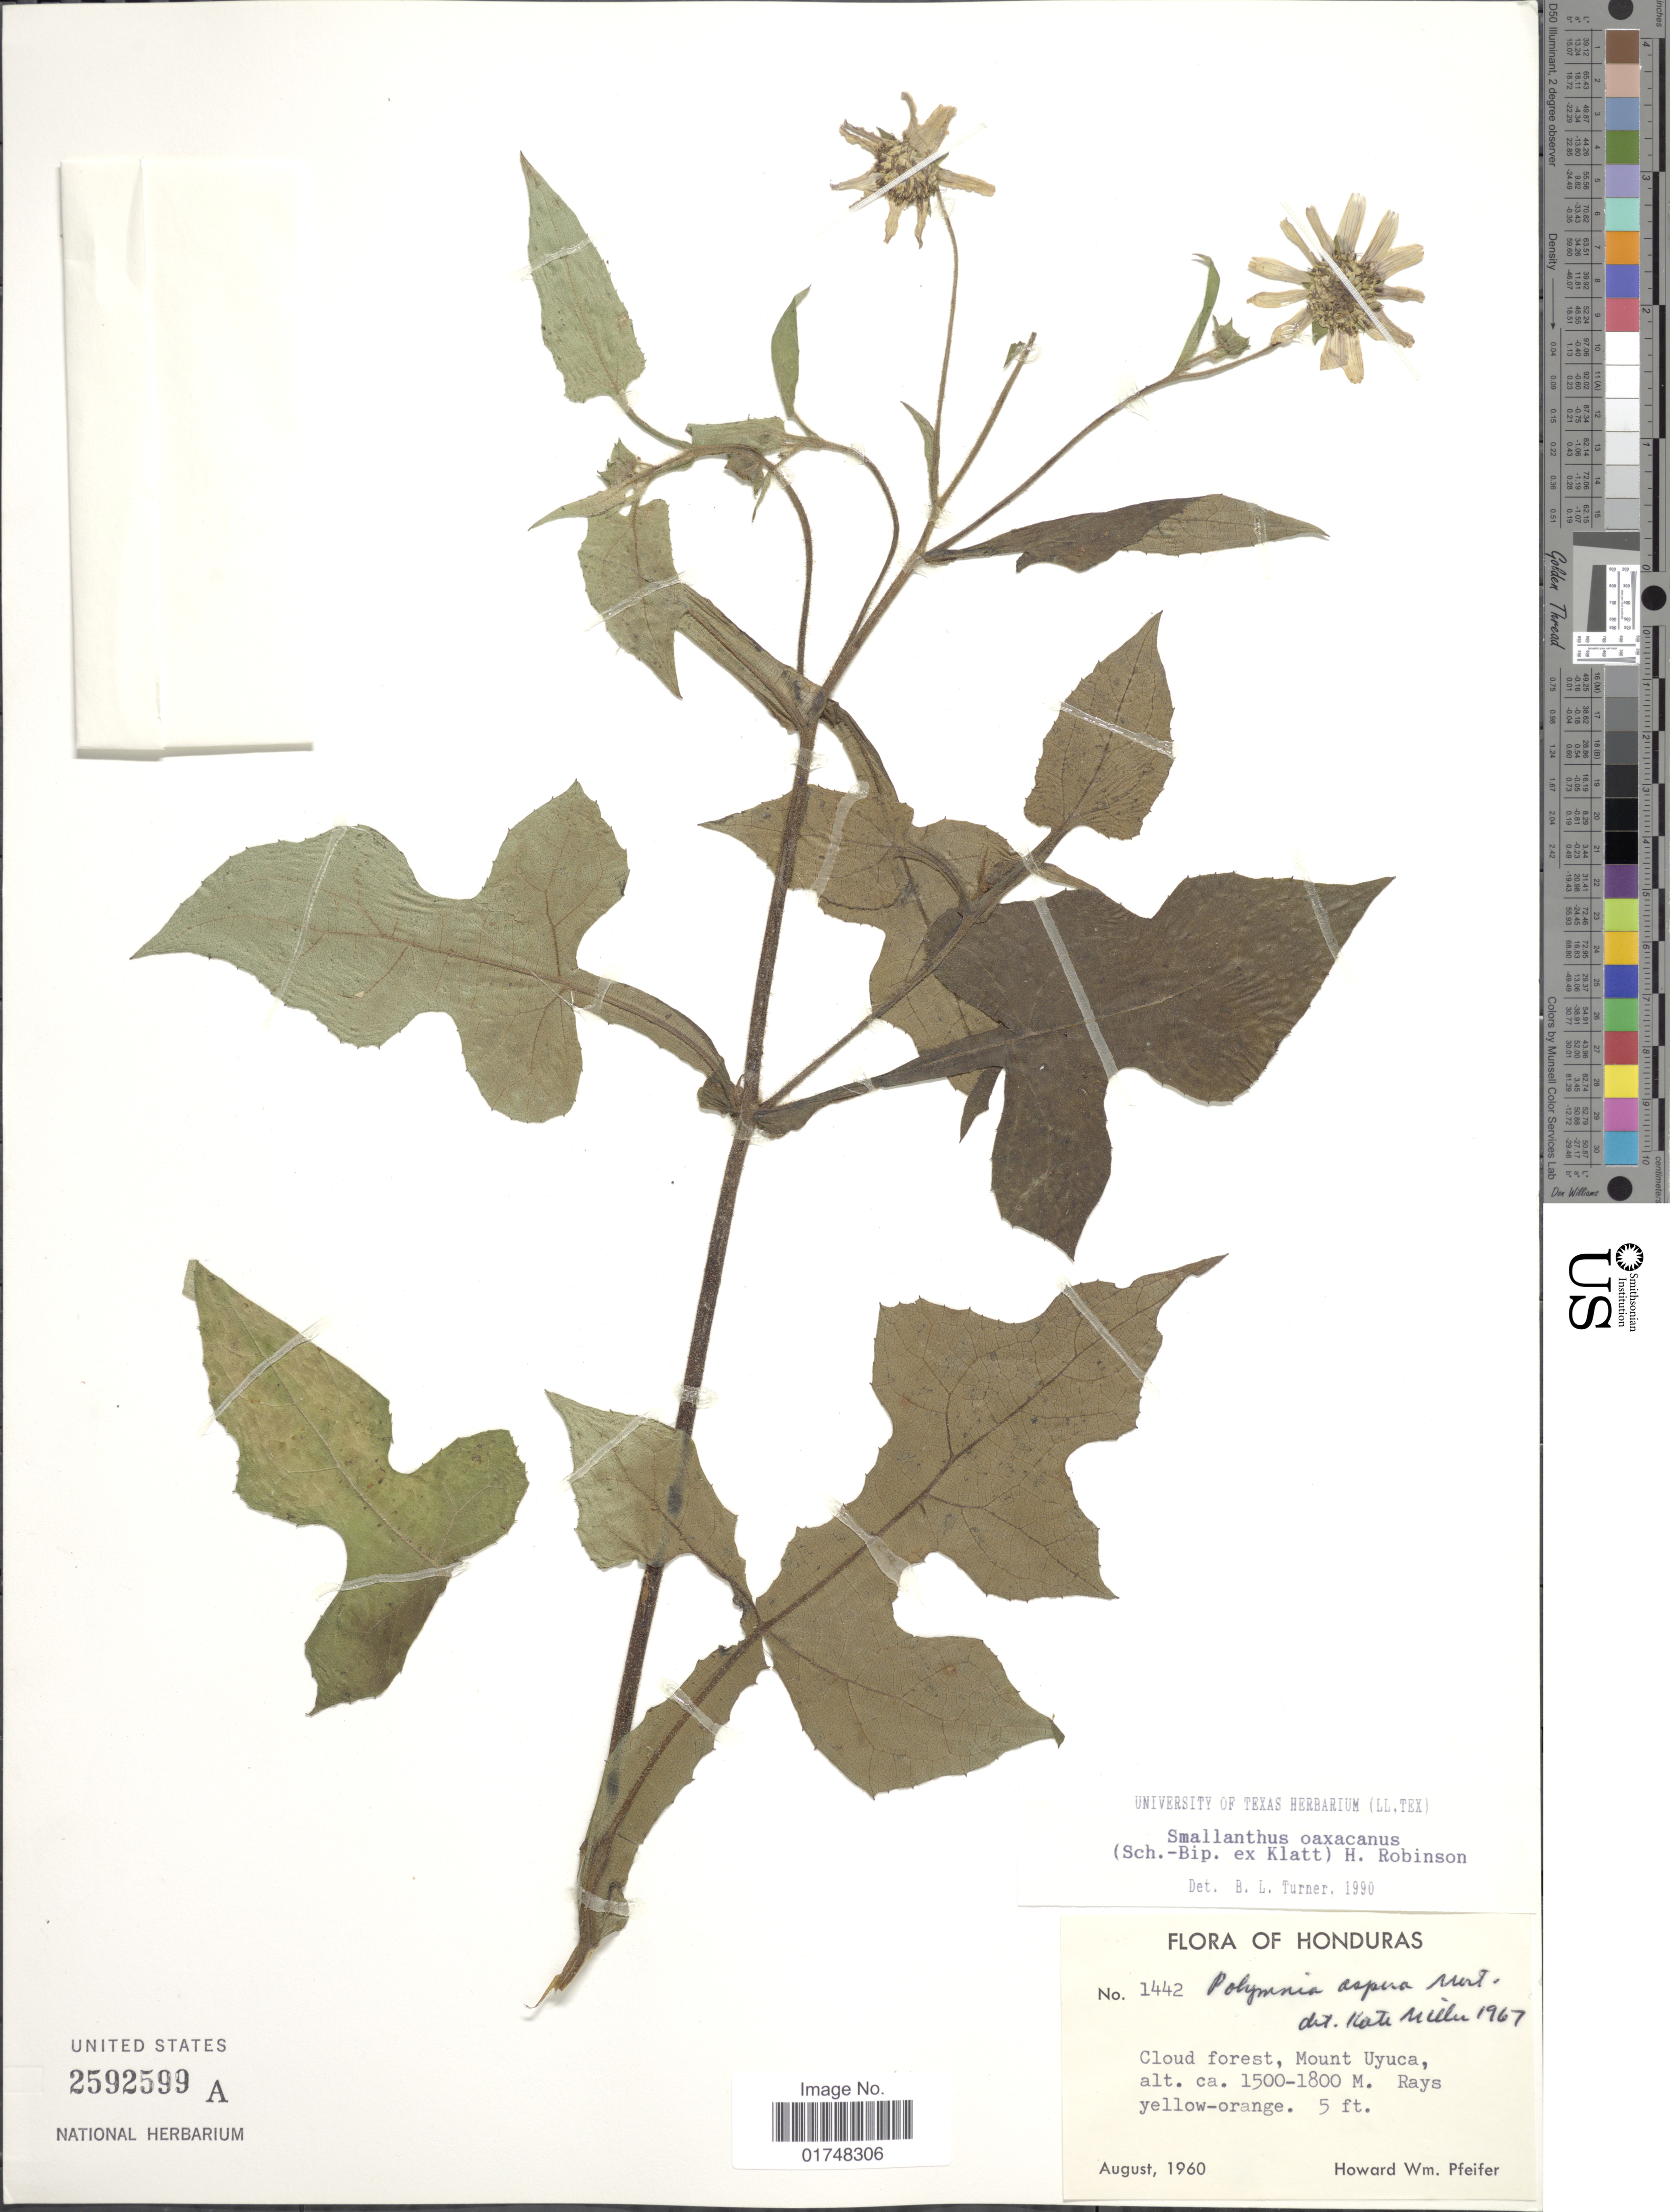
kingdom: Plantae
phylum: Tracheophyta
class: Magnoliopsida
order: Asterales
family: Asteraceae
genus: Smallanthus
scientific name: Smallanthus oaxacanus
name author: (Sch. Bip. ex Klatt) H. Rob.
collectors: H. W. Pfeifer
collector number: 1442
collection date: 1960-08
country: Honduras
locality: Cloud forest, Mount Uyuca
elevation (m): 1500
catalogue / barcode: US 2592599A